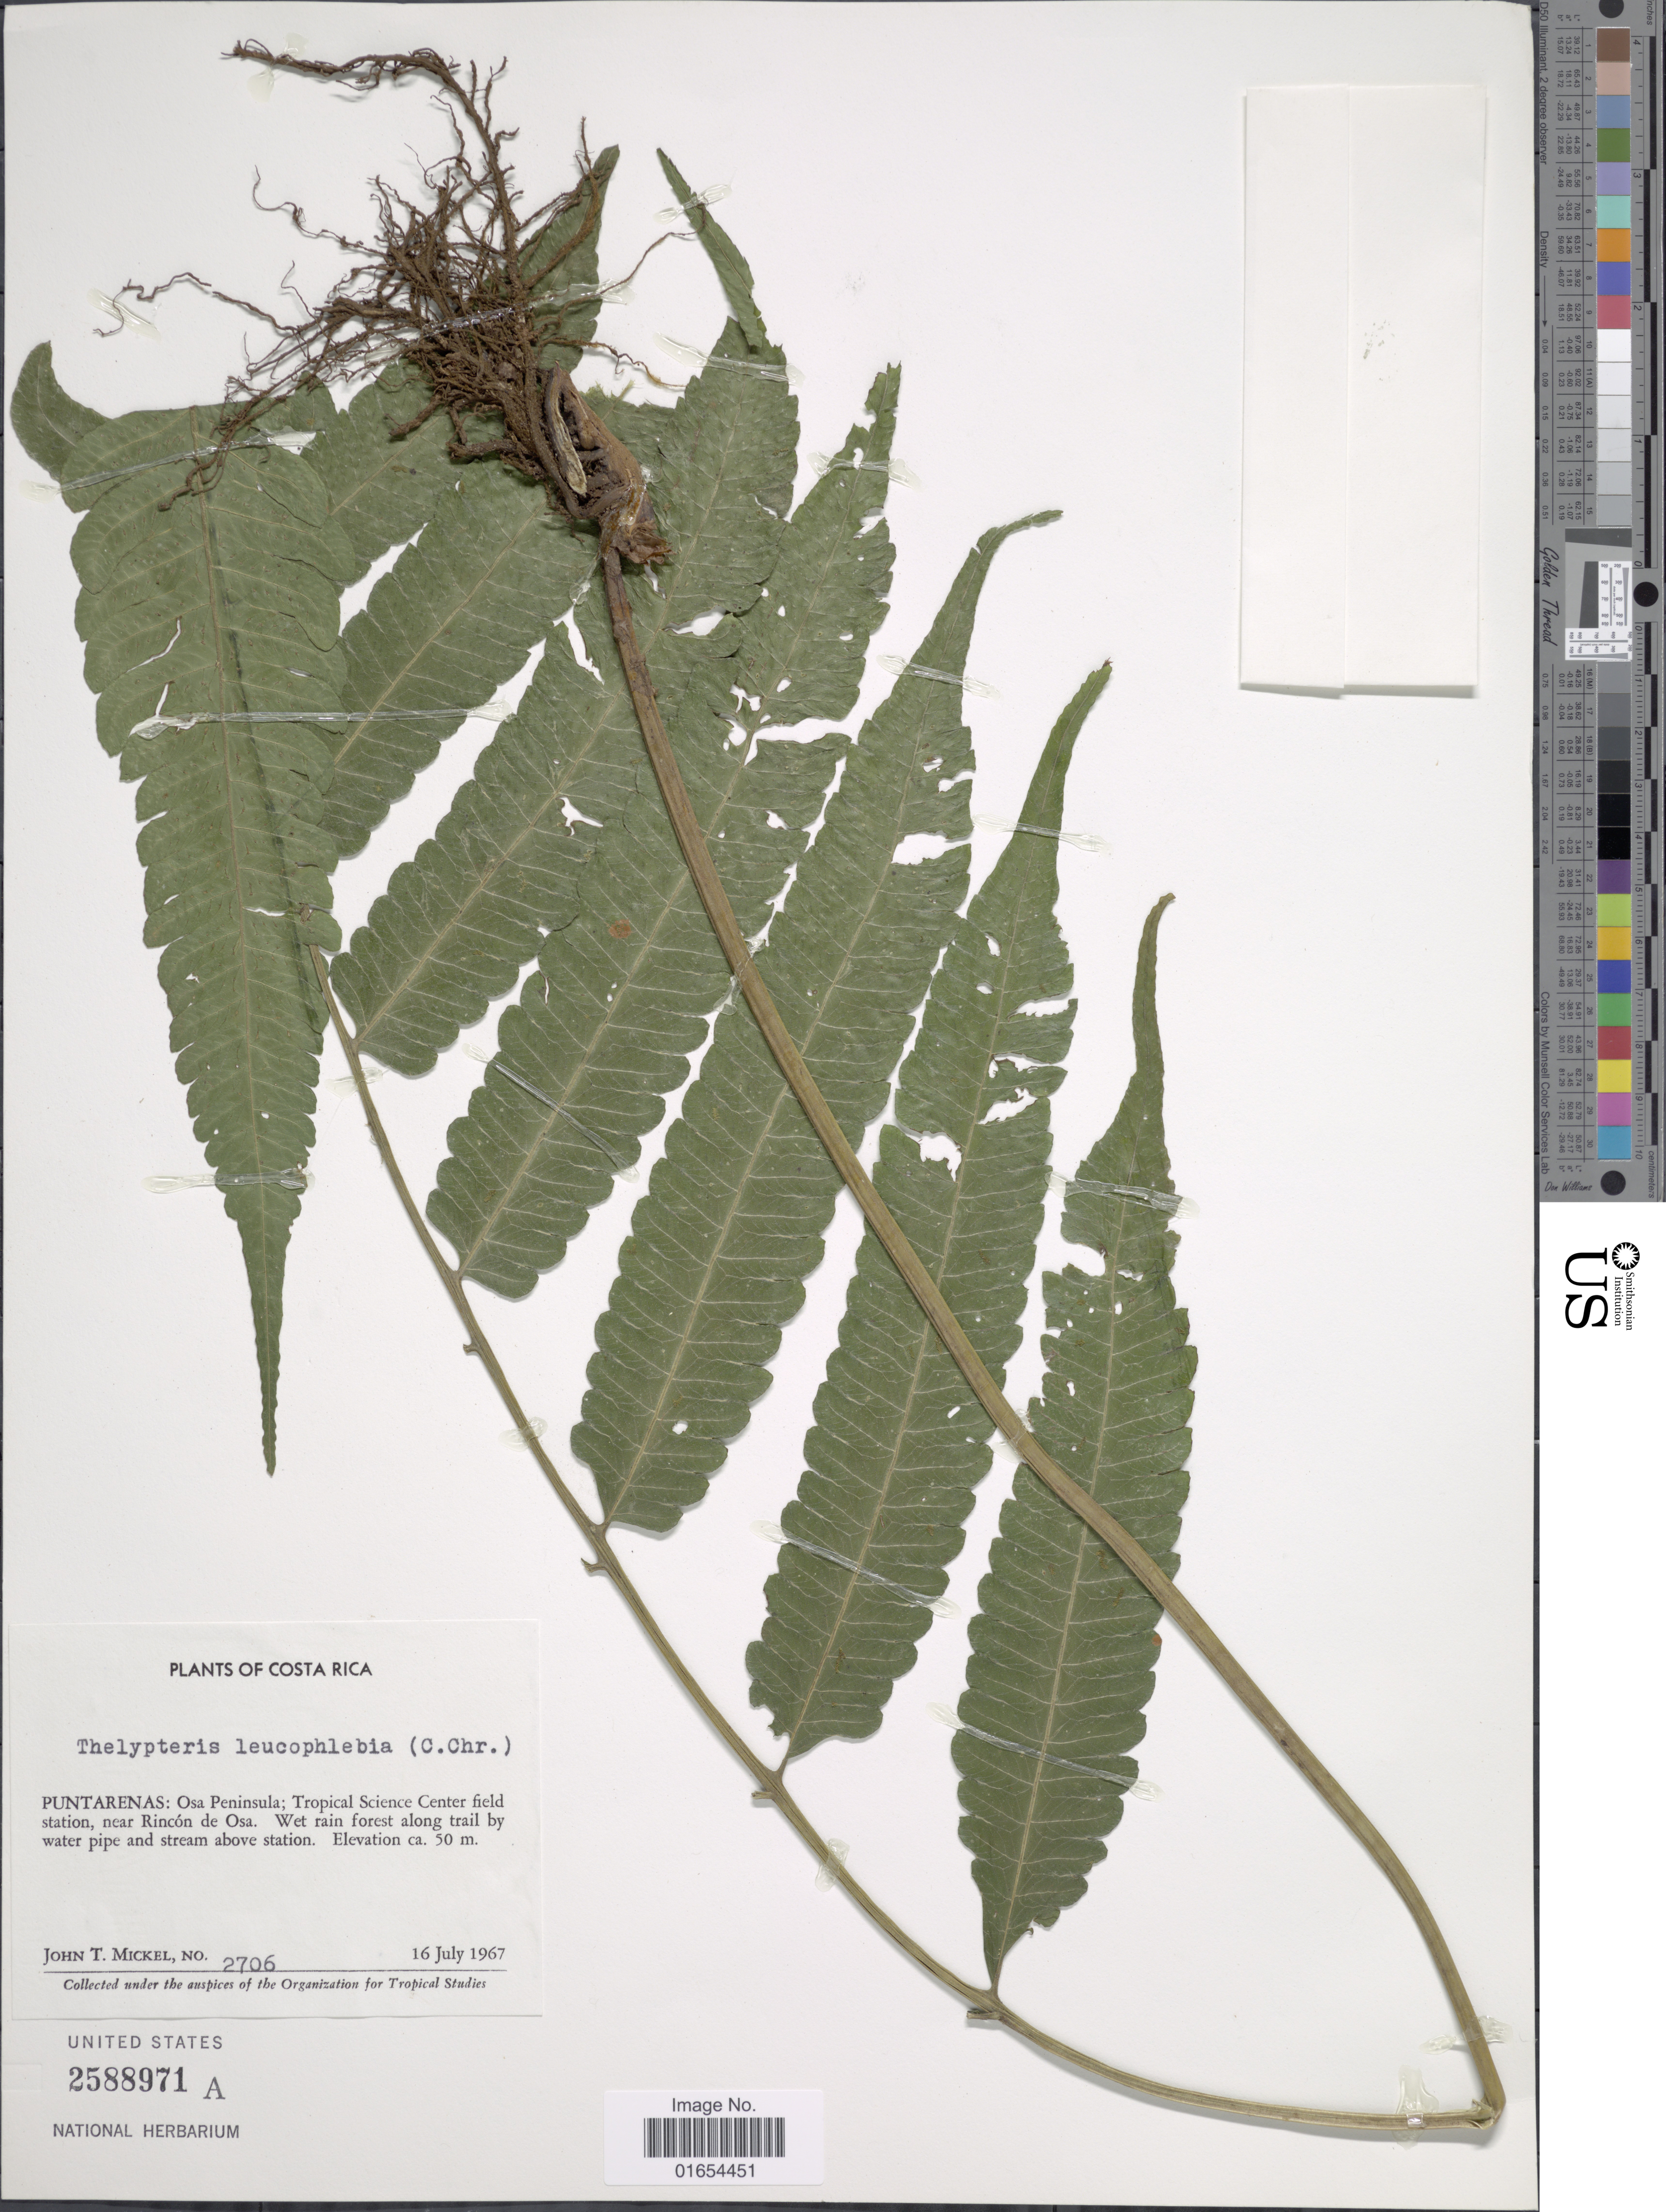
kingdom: Plantae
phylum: Tracheophyta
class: Polypodiopsida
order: Polypodiales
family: Thelypteridaceae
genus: Goniopteris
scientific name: Goniopteris urbanii comb. ined.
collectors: J. T. Mickel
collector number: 2706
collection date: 1967-07-16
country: Costa Rica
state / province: Puntarenas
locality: Osa Peninsula; Tropical Science Center field station, near Rincon de Osa. Wet rain forest along trail by water pipe and stream above station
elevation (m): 50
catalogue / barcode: US 2588971A